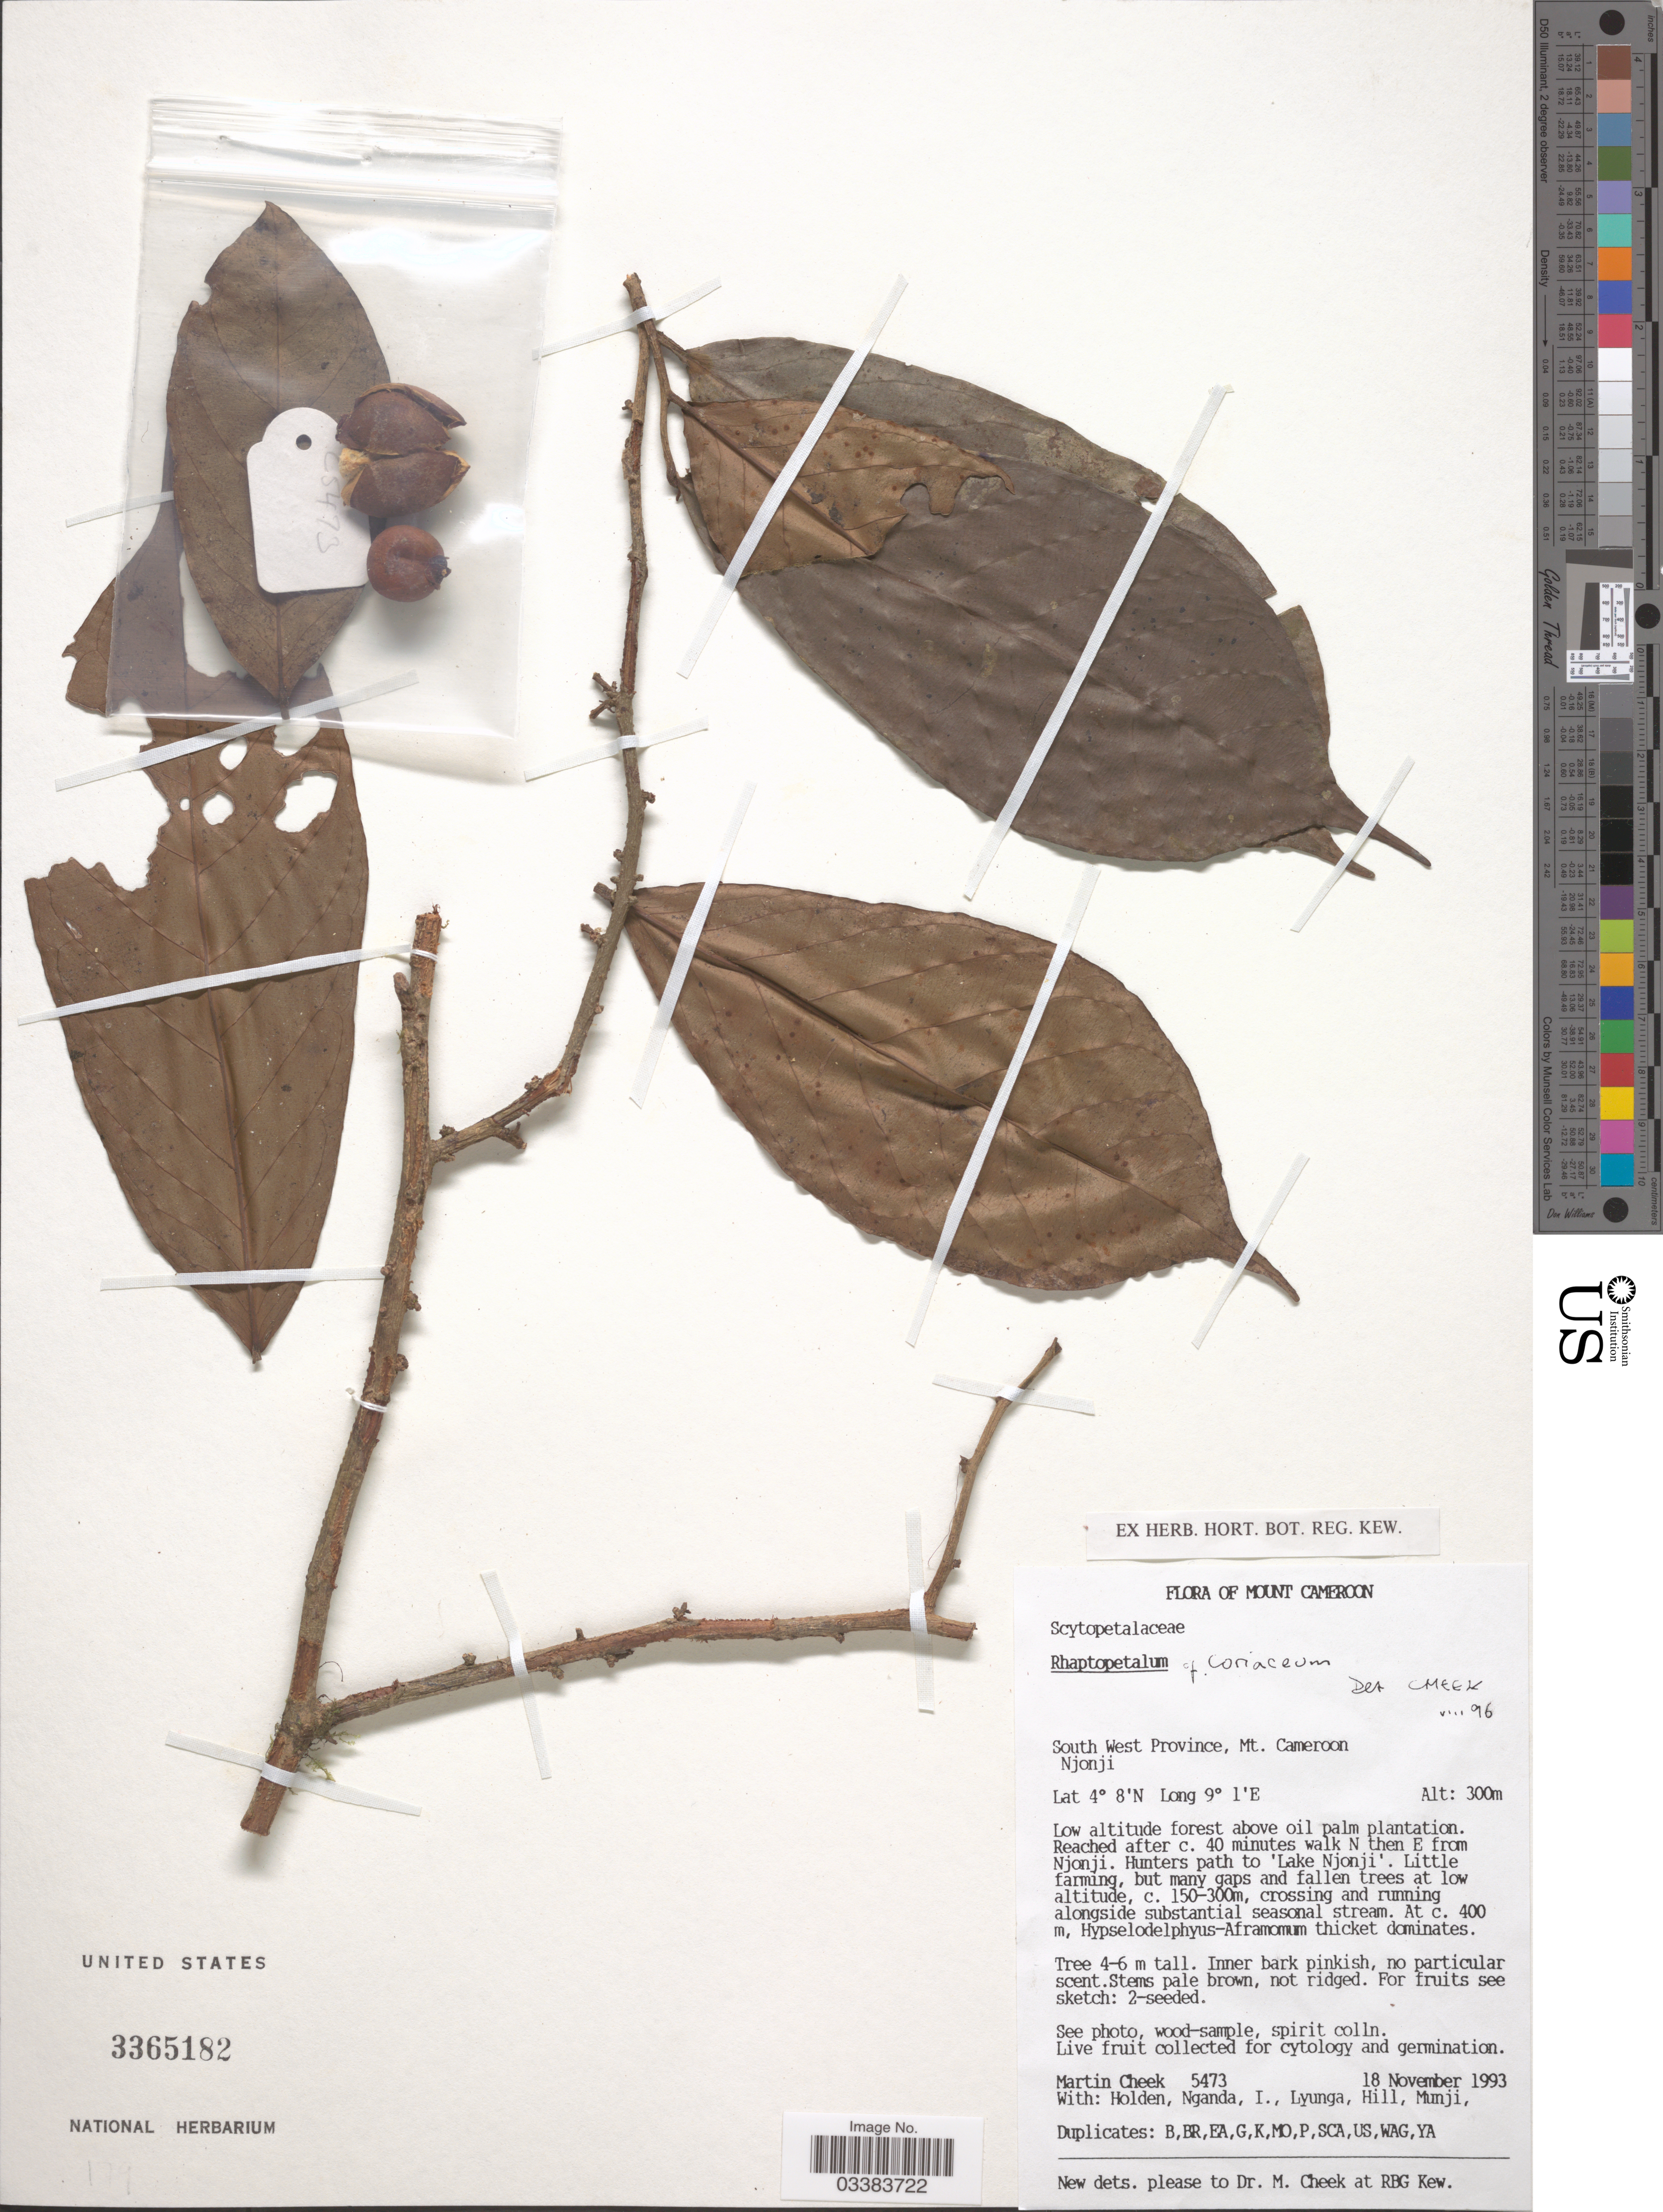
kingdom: Plantae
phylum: Tracheophyta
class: Magnoliopsida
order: Ericales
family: Lecythidaceae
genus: Rhaptopetalum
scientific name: Rhaptopetalum coriaceum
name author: Oliv.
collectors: M. Cheek, Holden, I. Nganda, -. Lyunga & et al.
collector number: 5473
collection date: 1993-11-18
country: Cameroon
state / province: Sud-Ouest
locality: Mount Cameroon. South West Province, Njonji.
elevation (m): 300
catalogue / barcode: US 3365182